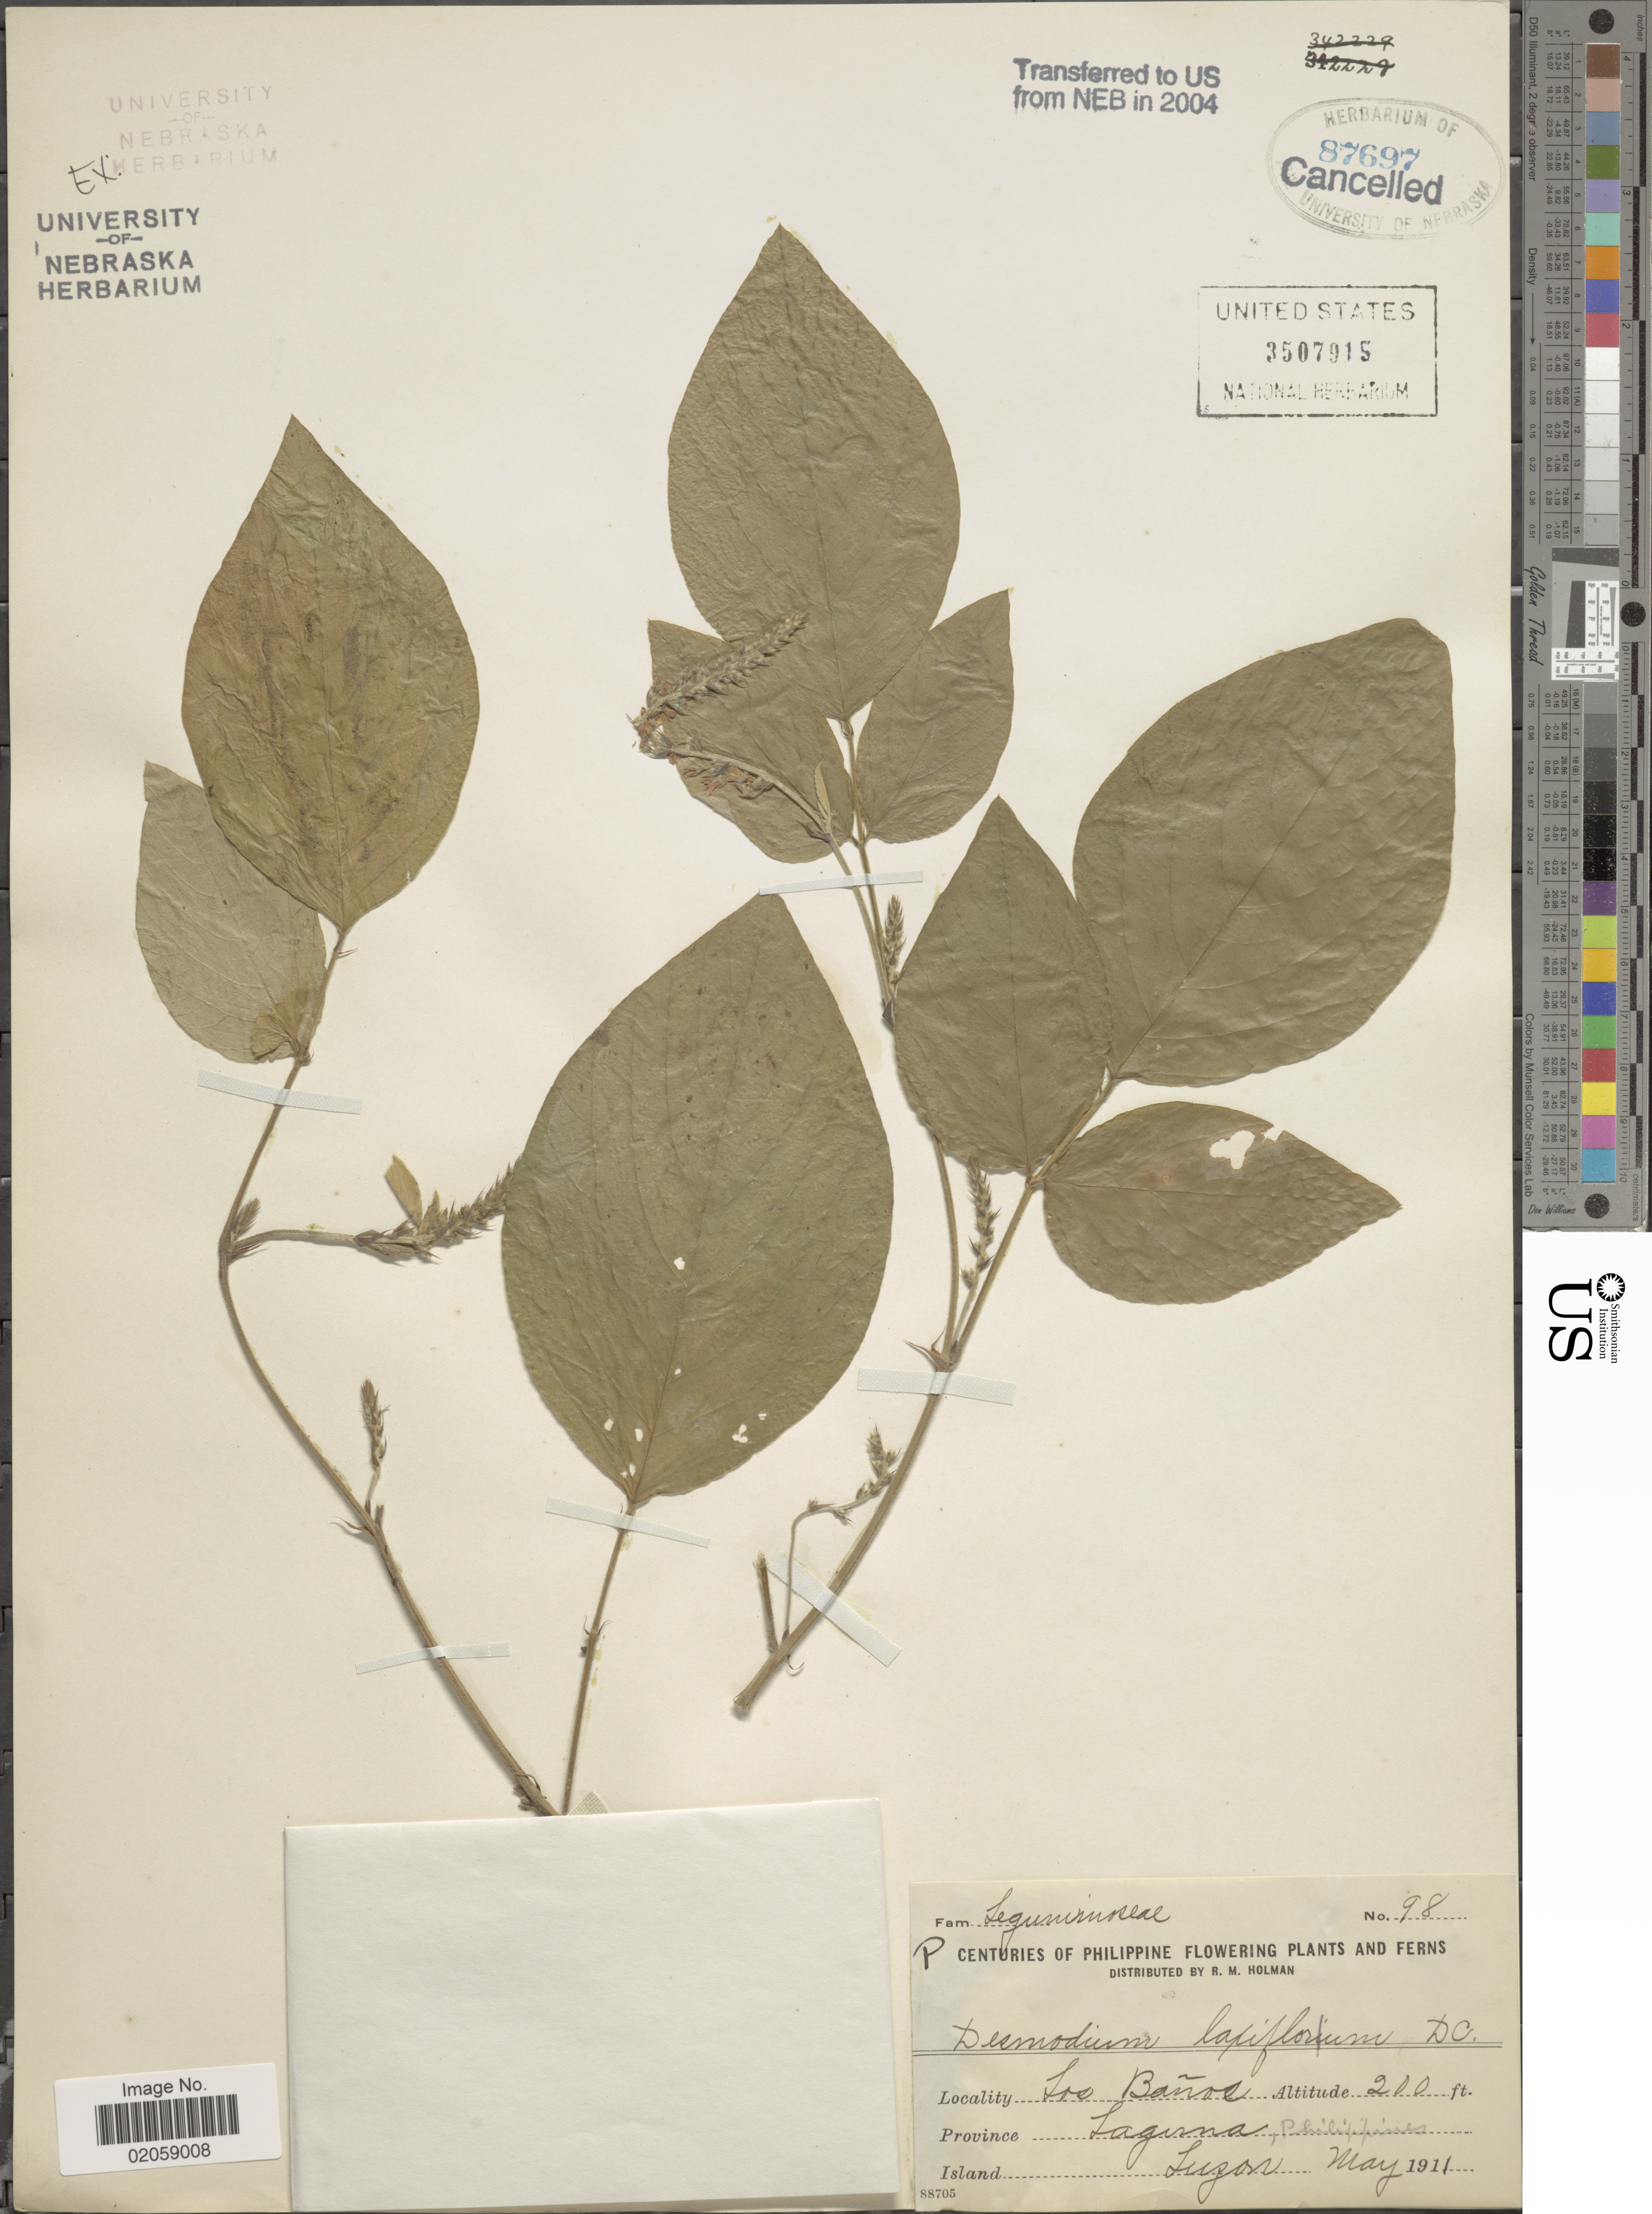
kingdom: Plantae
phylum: Tracheophyta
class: Magnoliopsida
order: Fabales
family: Fabaceae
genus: Sohmaea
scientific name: Sohmaea laxiflora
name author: (DC.) H. Ohashi & K. Ohashi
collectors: R. Holman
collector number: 98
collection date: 1911-05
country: Philippines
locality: Los Baños. Province Laguna. Island Luzon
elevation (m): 61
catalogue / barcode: US 3507915